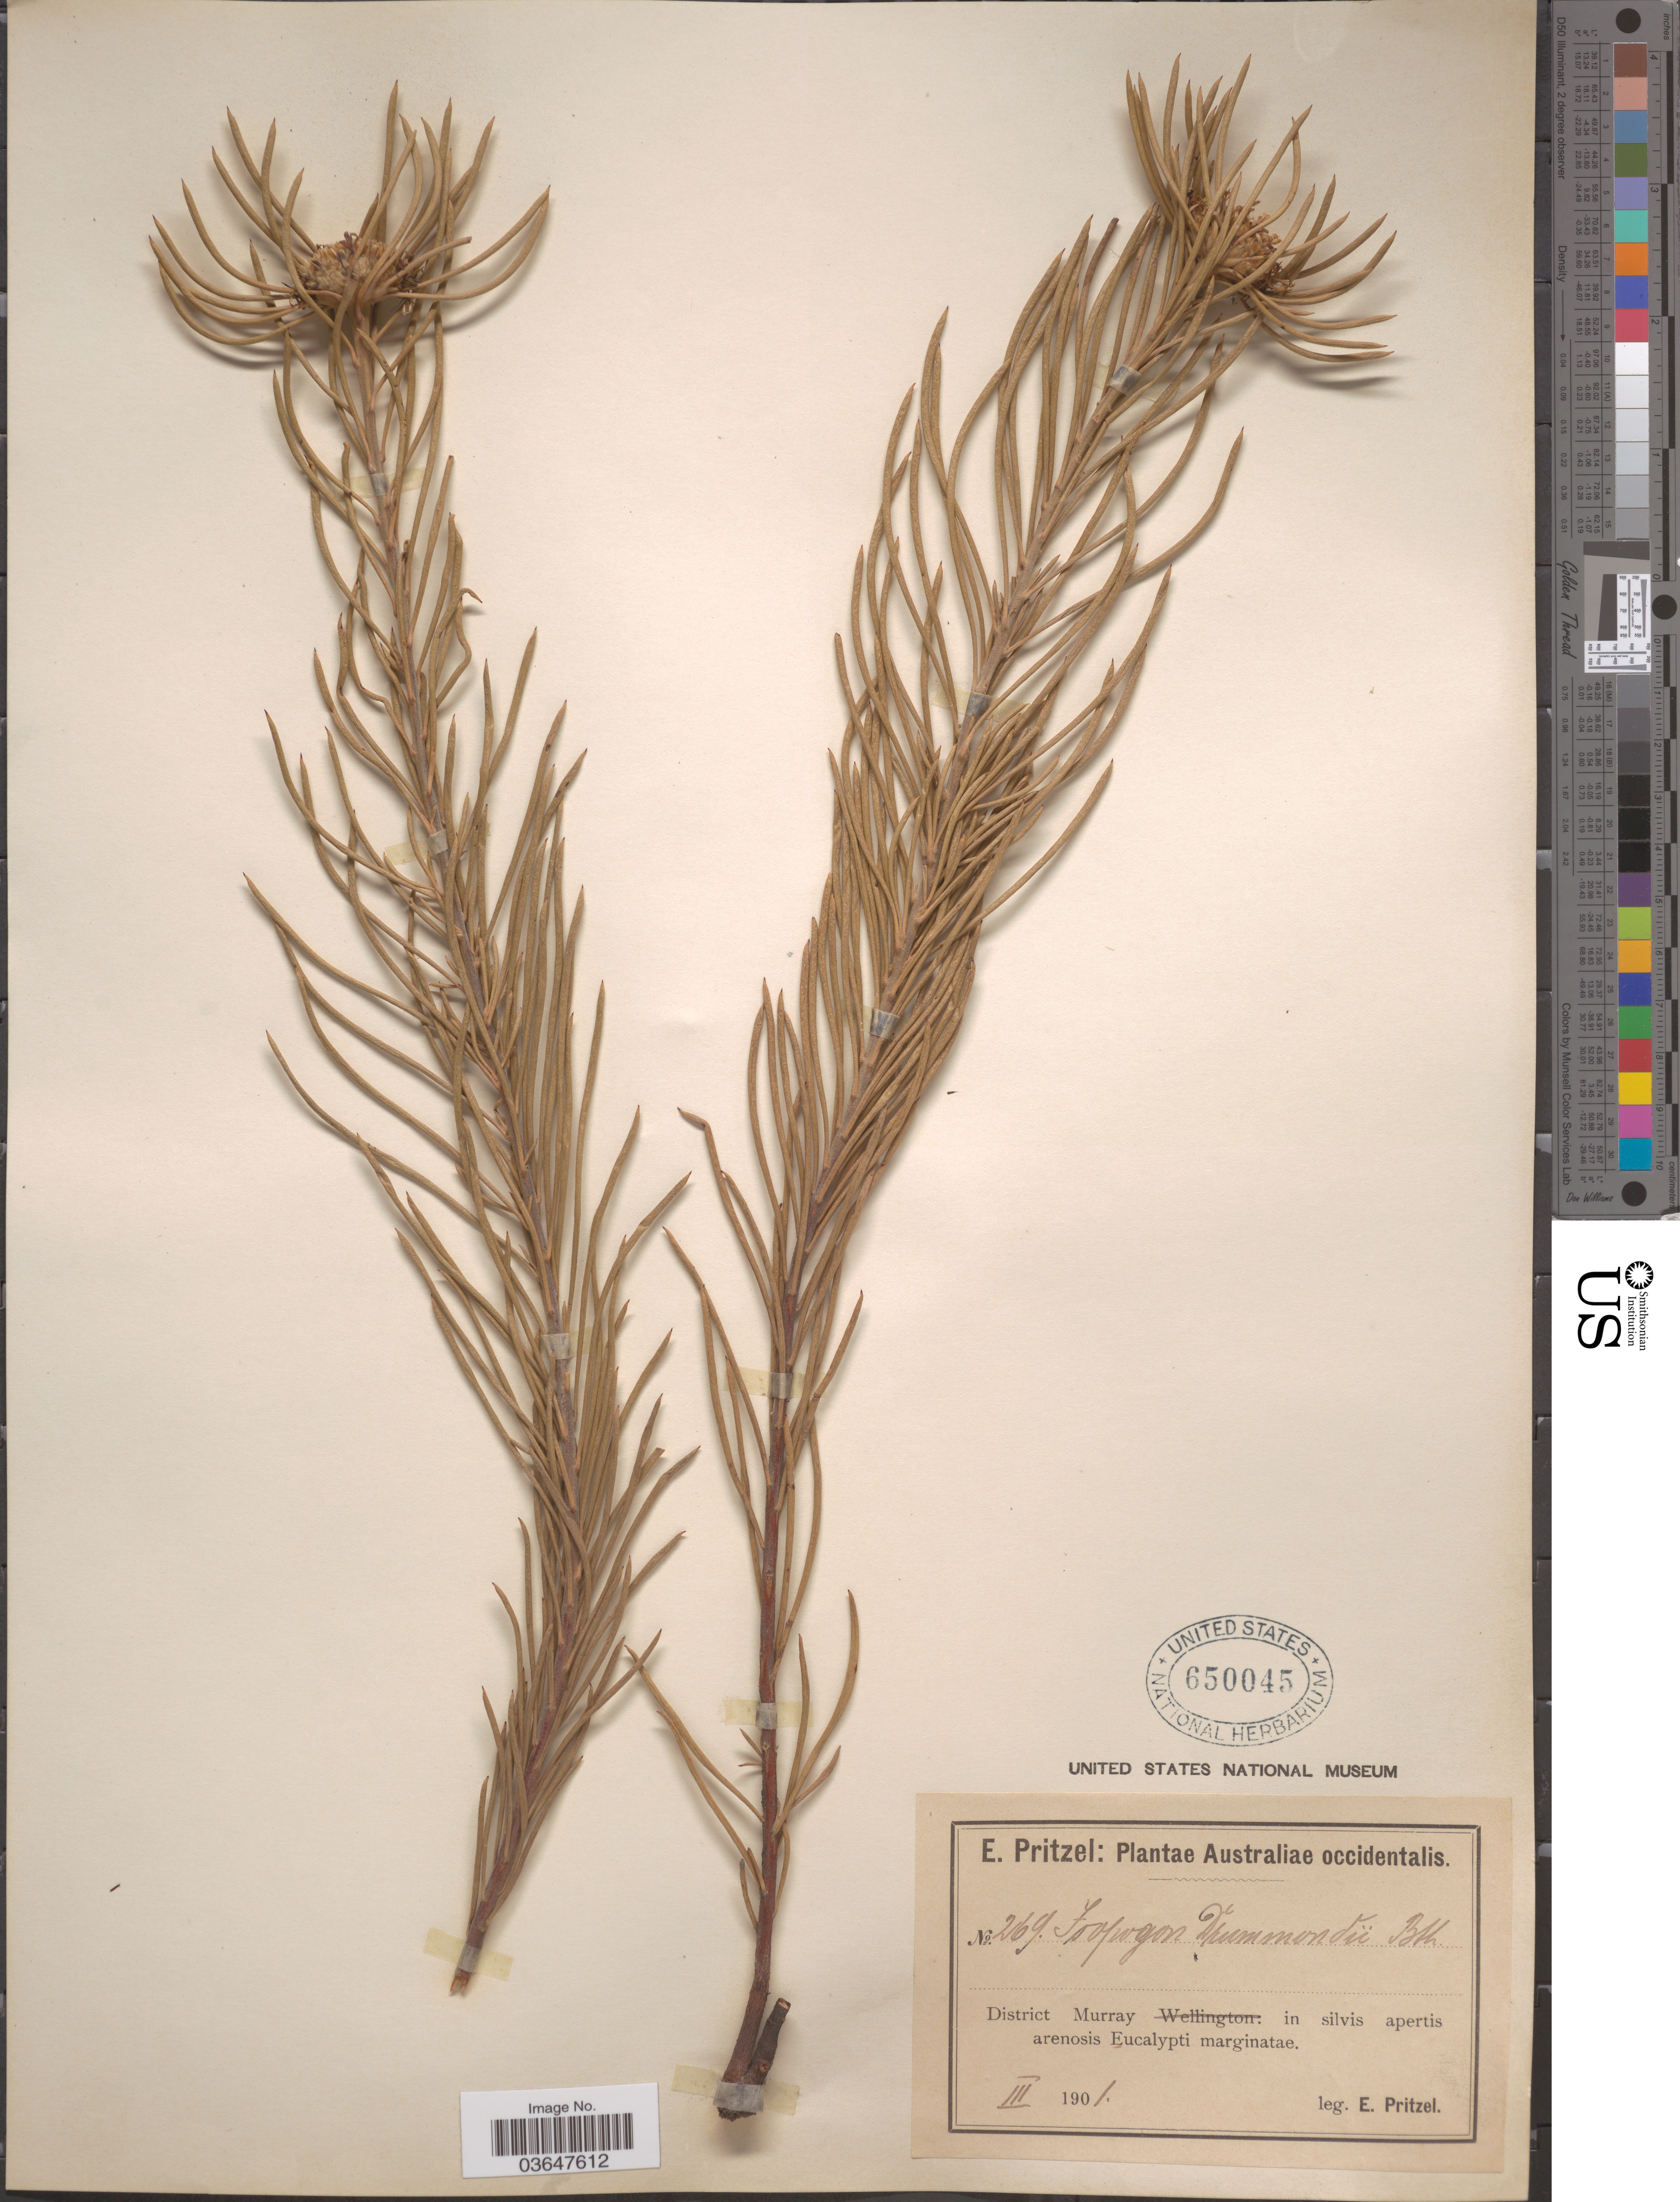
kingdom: Plantae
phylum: Tracheophyta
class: Magnoliopsida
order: Proteales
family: Proteaceae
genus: Isopogon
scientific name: Isopogon drummondii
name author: Benth.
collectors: E. G. Pritzel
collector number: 269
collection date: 1901-03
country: Australia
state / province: Western Australia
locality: Australiae occidentalis. District Murray: in silvis apertis arenosis Eucalypti marginatae.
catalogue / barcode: US 650045